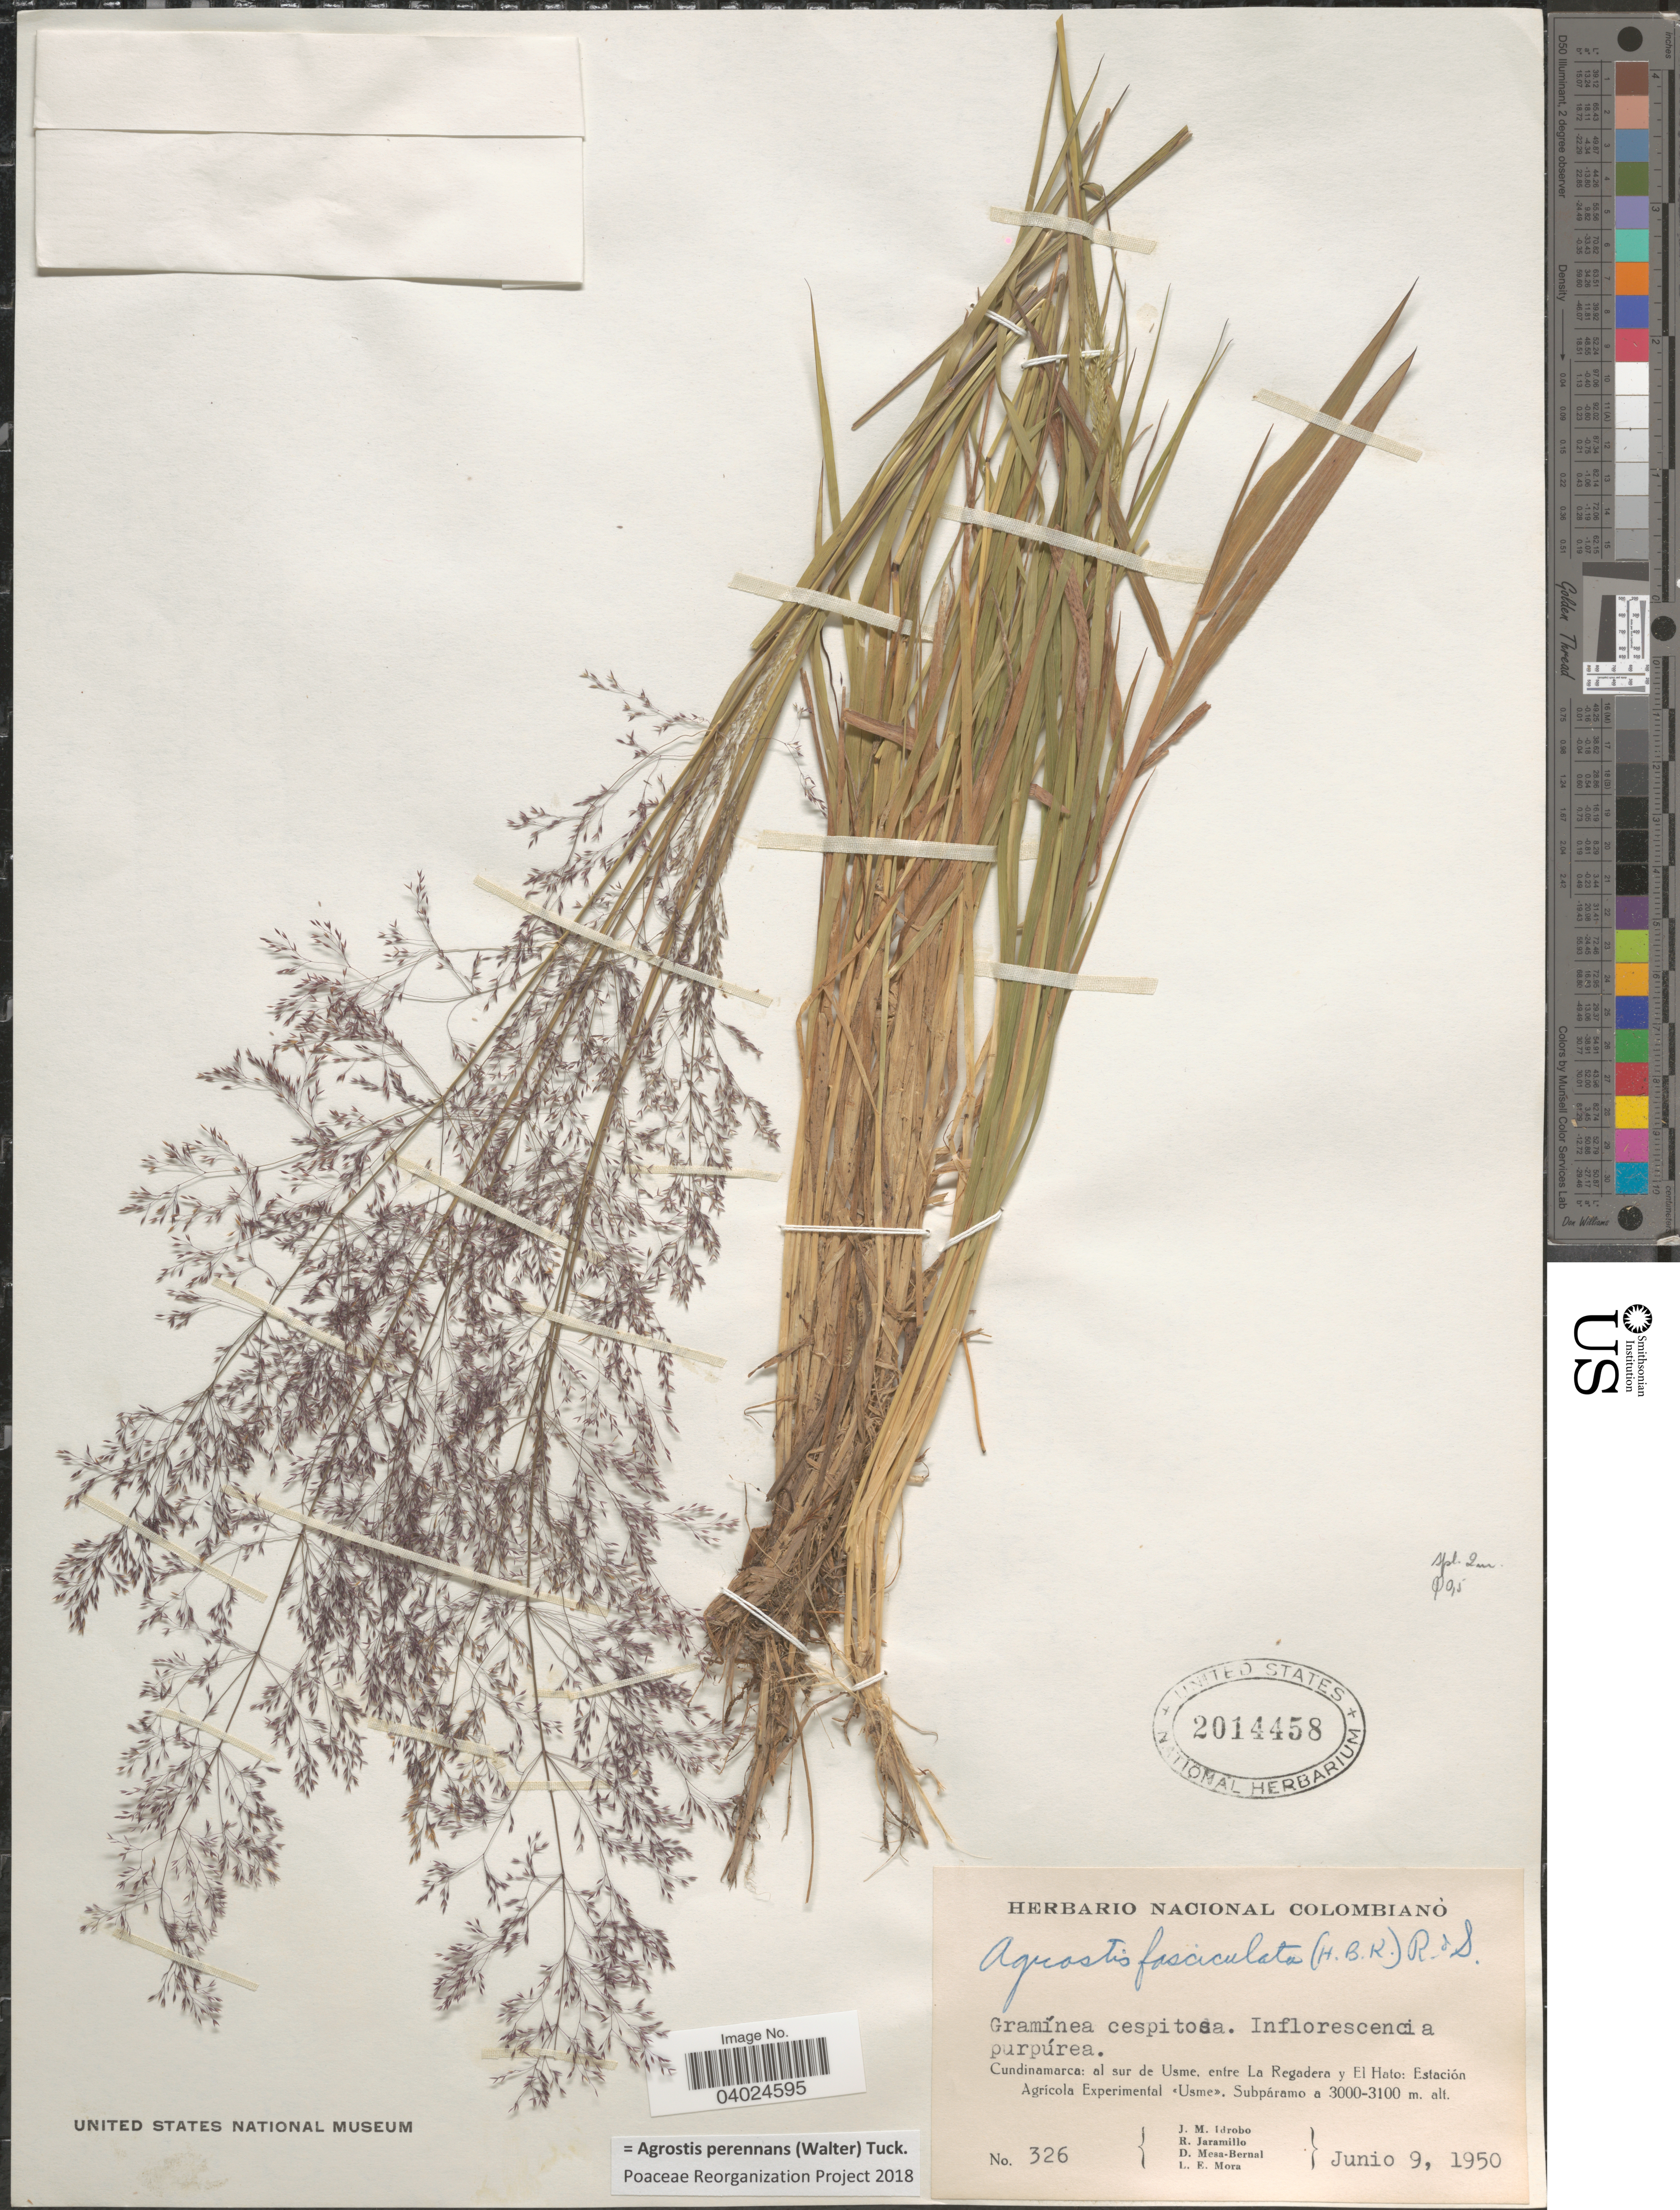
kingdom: Plantae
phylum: Tracheophyta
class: Liliopsida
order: Poales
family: Poaceae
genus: Agrostis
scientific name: Agrostis perennans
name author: (Walter) Tuck.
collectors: J. M. Idrobo, R. Jaramillo, D. Mesa-Bernal & L. Mora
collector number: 326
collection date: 1950-06-09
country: Colombia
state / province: Cundinamarca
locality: Al sur de Usme, entre La Regadera y El Hato: Estación Agrícola Experimental «Usme». Subpáramo.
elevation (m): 3000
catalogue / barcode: US 2014458